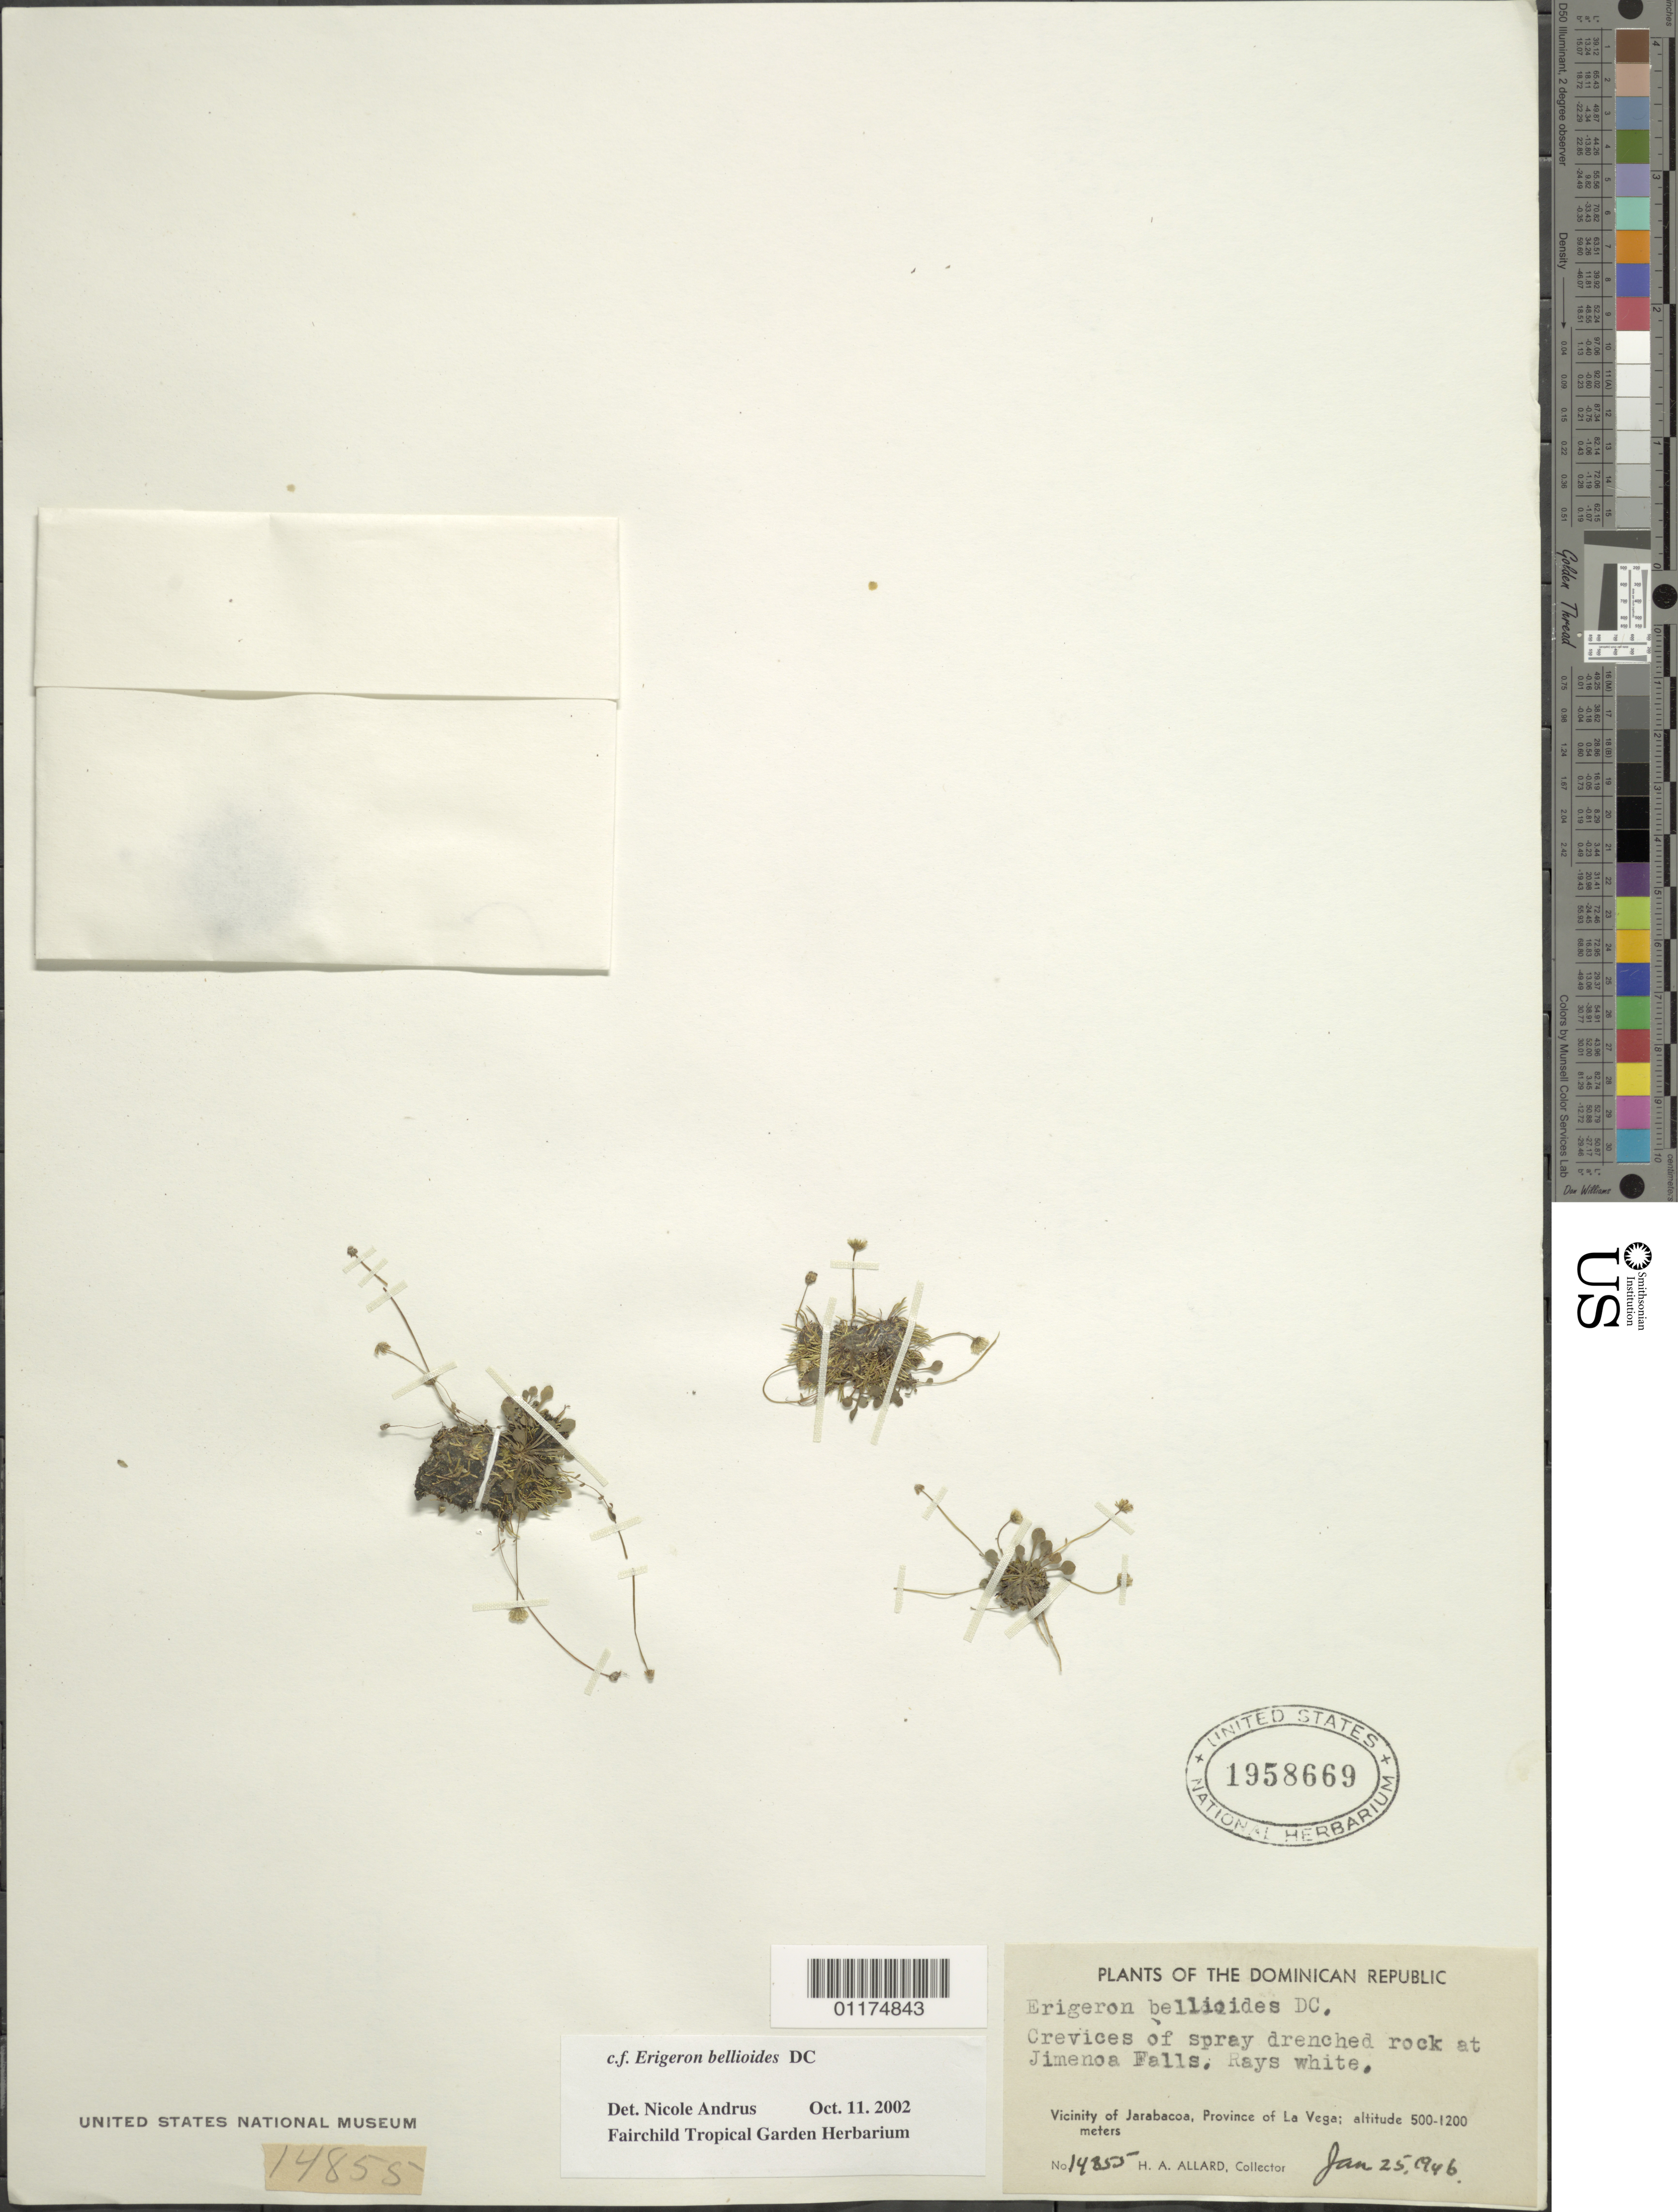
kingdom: Plantae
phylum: Tracheophyta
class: Magnoliopsida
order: Asterales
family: Asteraceae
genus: Erigeron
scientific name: Erigeron bellioides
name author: DC.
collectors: H. A. Allard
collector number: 14855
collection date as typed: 25 Jan 1946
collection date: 1946-01-25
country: Dominican Republic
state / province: La Vega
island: Hispaniola I.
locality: Vicinity of Jarabacoa,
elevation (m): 500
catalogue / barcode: US 1958669